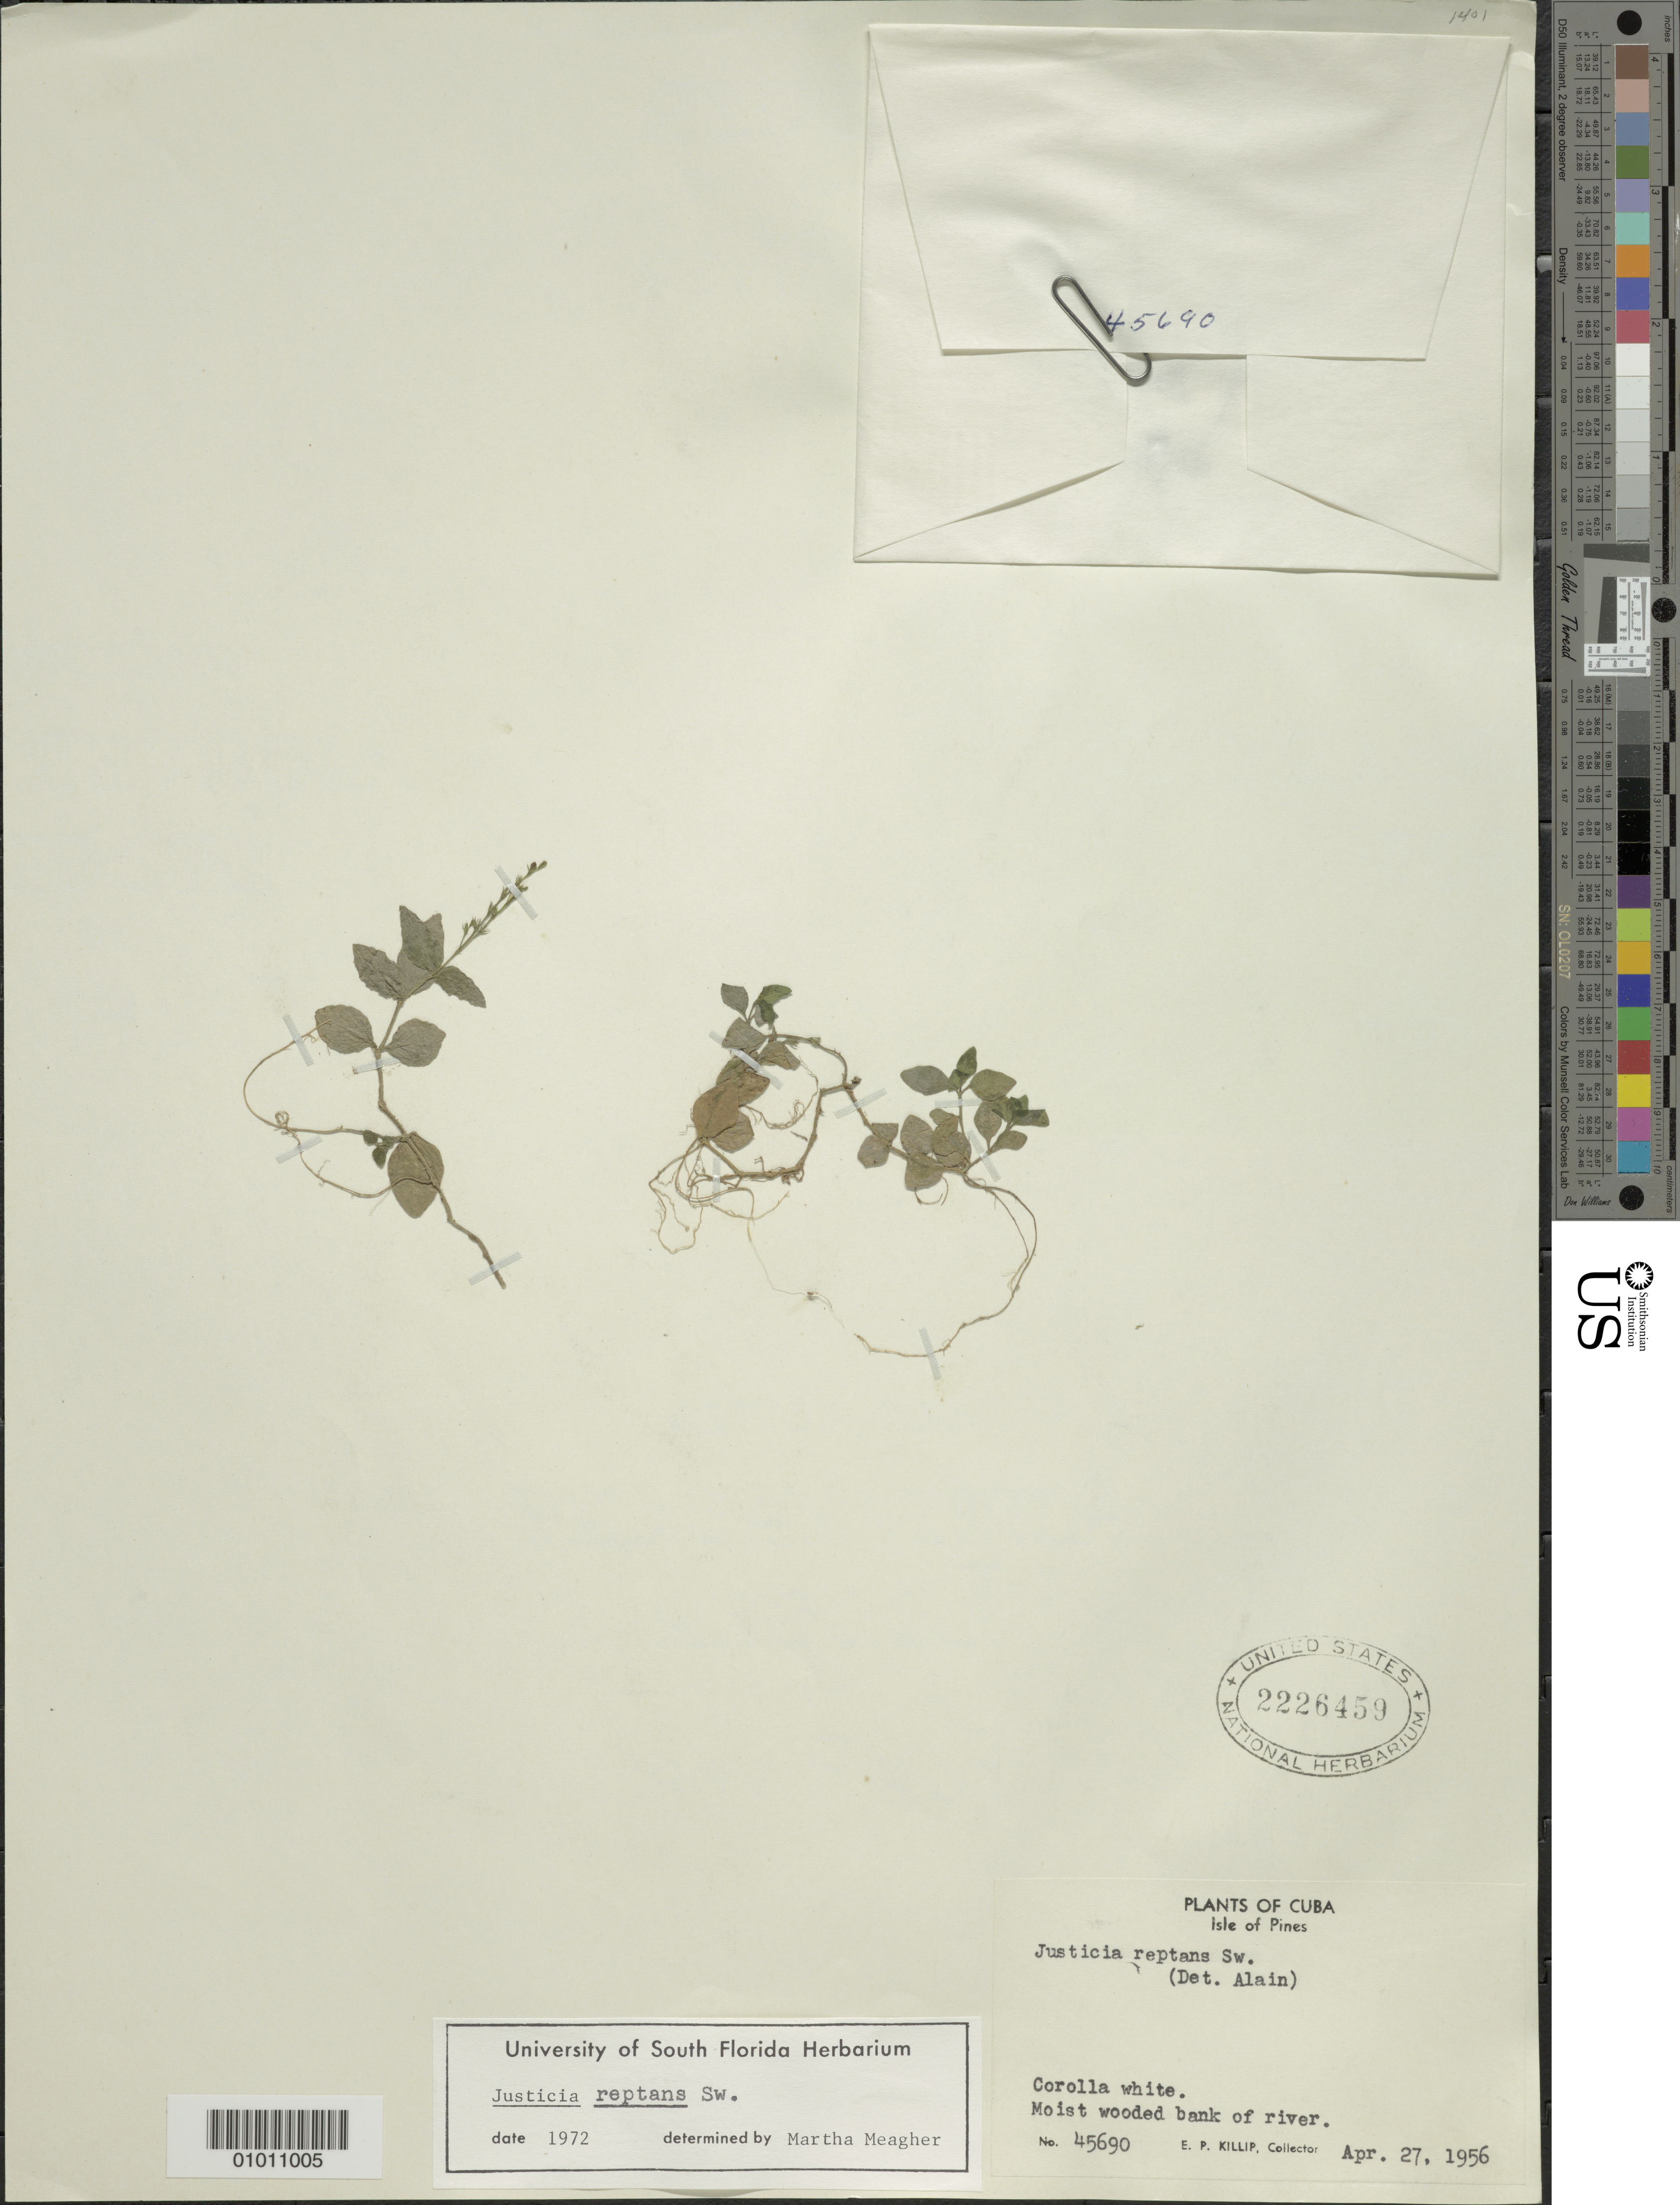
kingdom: Plantae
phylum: Tracheophyta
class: Magnoliopsida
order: Lamiales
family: Acanthaceae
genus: Justicia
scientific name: Justicia reptans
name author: Sw.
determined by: Meagher, M.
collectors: E. P. Killip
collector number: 45690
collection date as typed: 27 Apr 1956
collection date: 1956-04-27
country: Cuba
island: Isla de la Juventud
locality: Isle of Pines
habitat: Moist wooded bank of river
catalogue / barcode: US 2226459